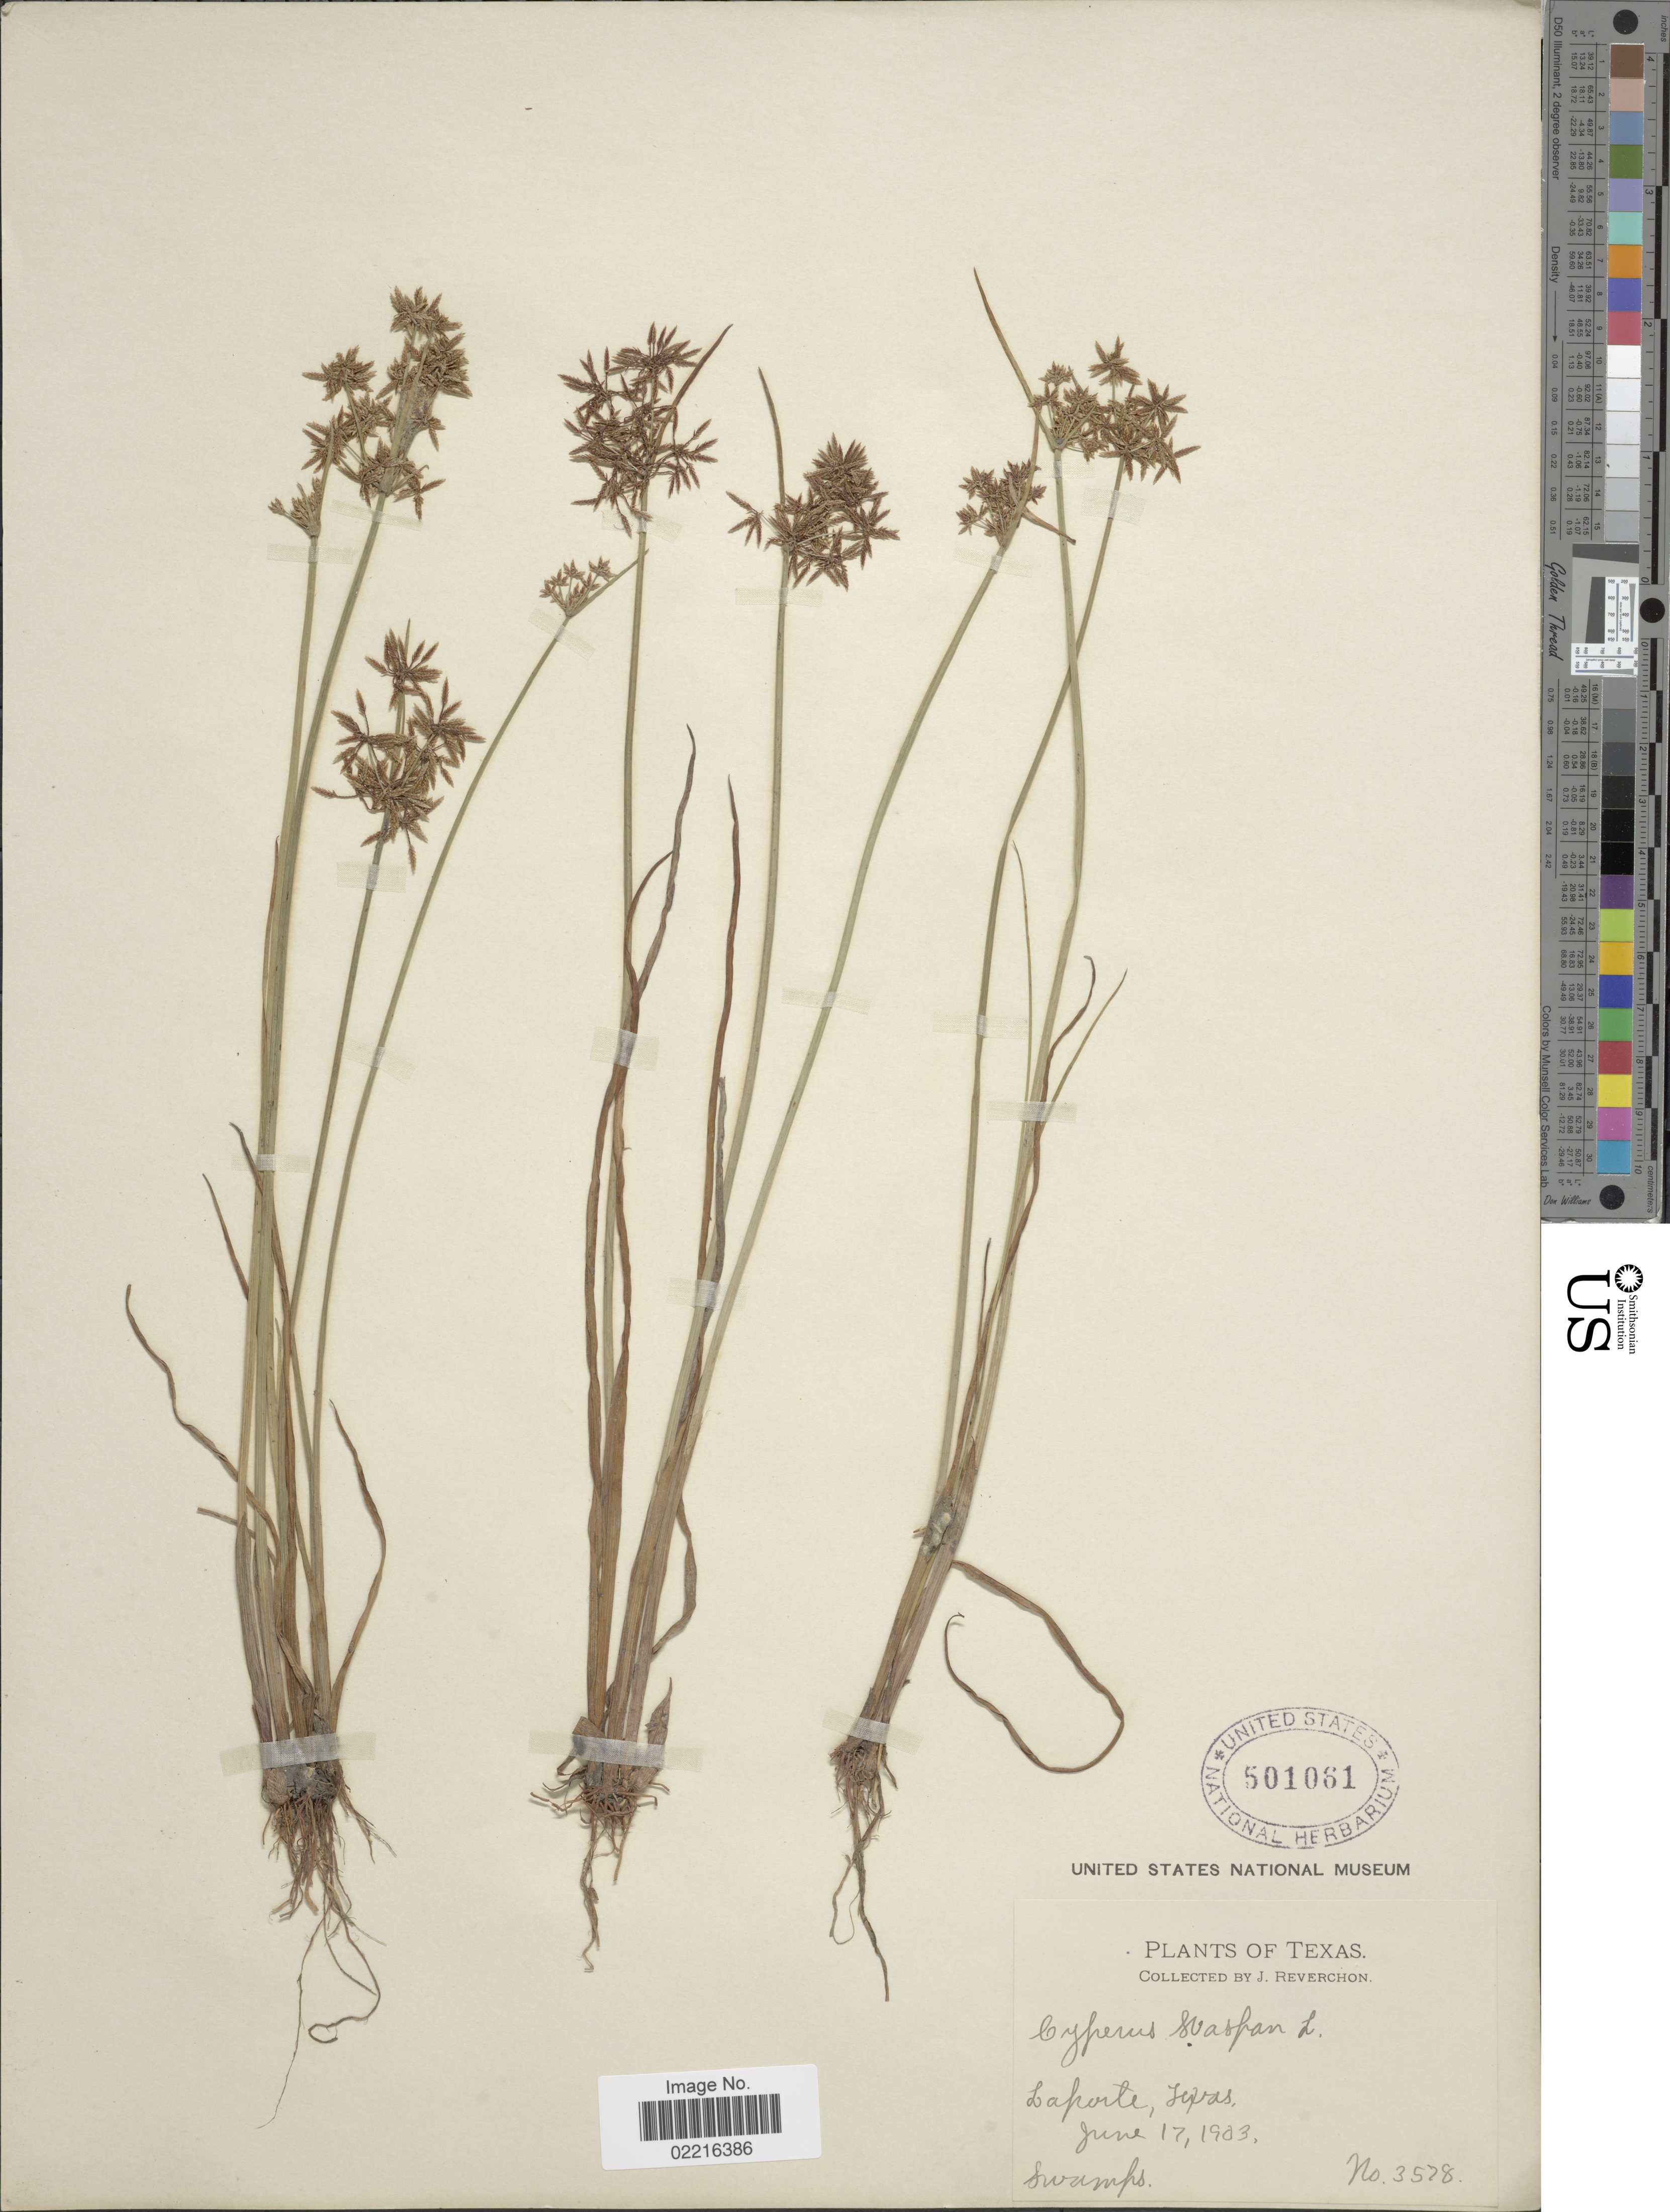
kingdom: Plantae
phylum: Tracheophyta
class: Liliopsida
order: Poales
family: Cyperaceae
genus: Cyperus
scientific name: Cyperus haspan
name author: L.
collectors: J. Reverchon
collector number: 3578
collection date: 1903-06-17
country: United States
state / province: Texas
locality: Laporte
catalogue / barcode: US 501061